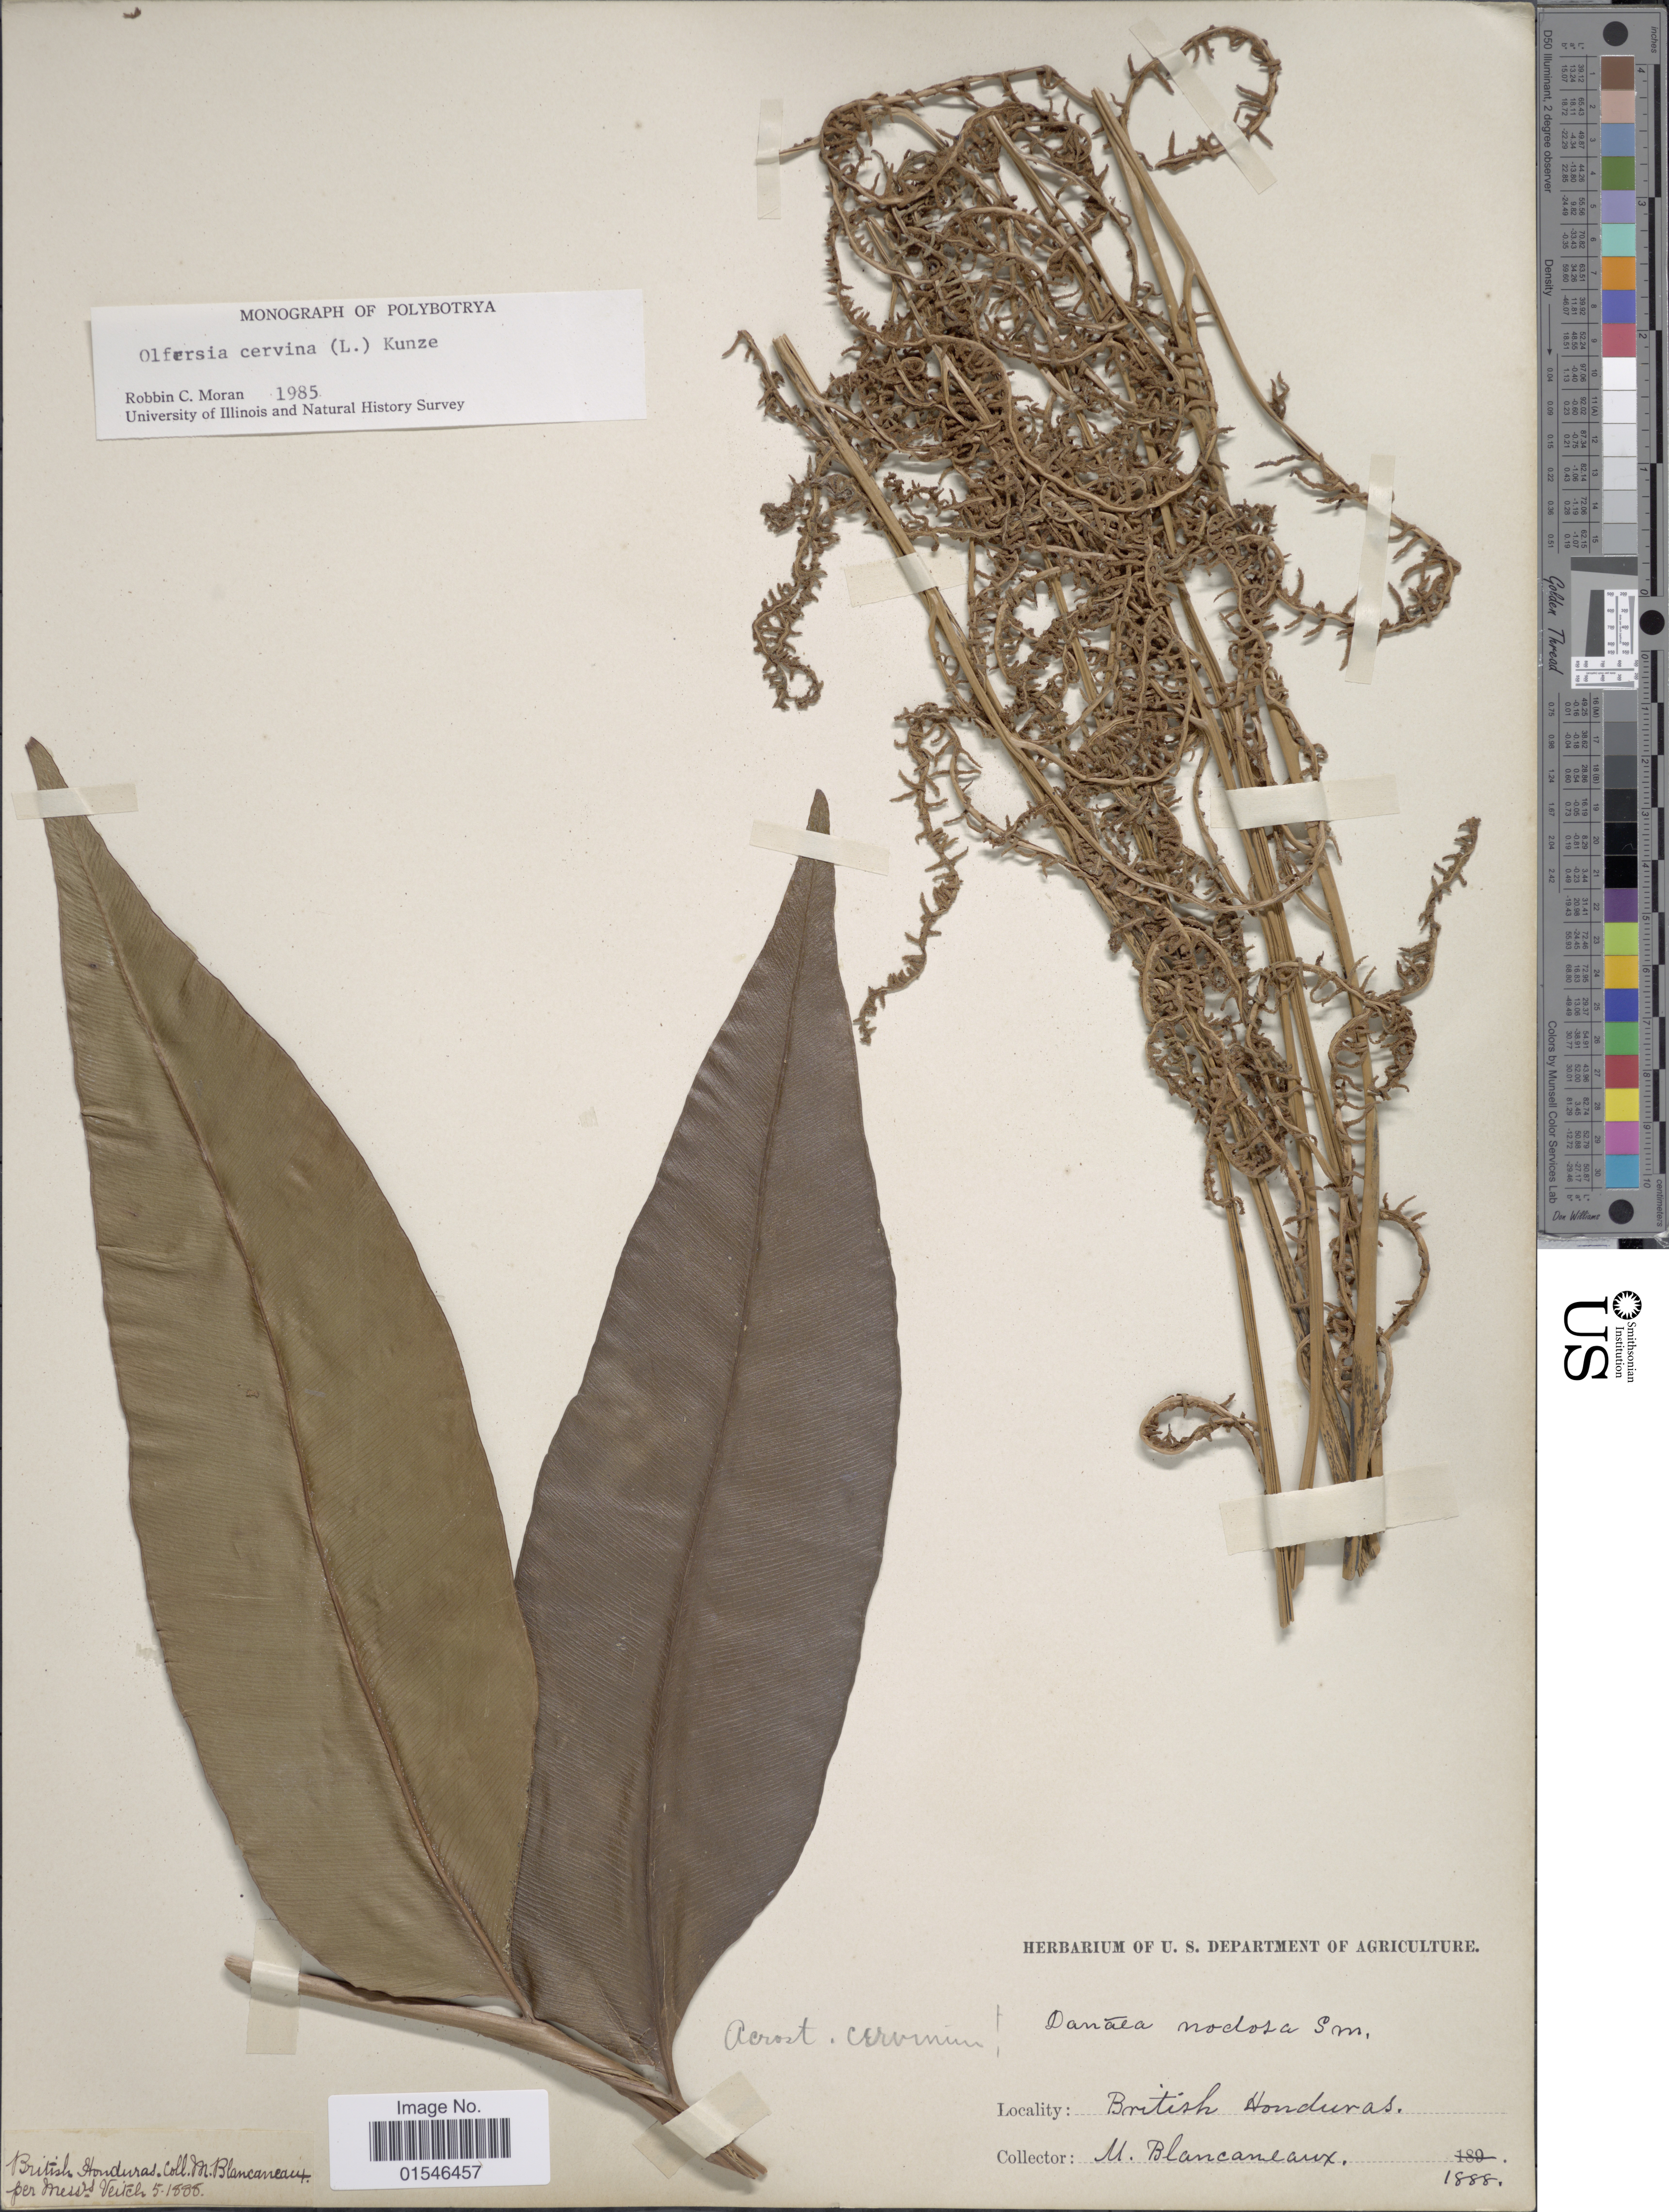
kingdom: Plantae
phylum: Tracheophyta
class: Polypodiopsida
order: Polypodiales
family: Dryopteridaceae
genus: Olfersia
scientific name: Olfersia cervina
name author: (L.) Kunze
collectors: M. Blancaneaux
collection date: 1888-03-05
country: Belize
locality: British Honduras